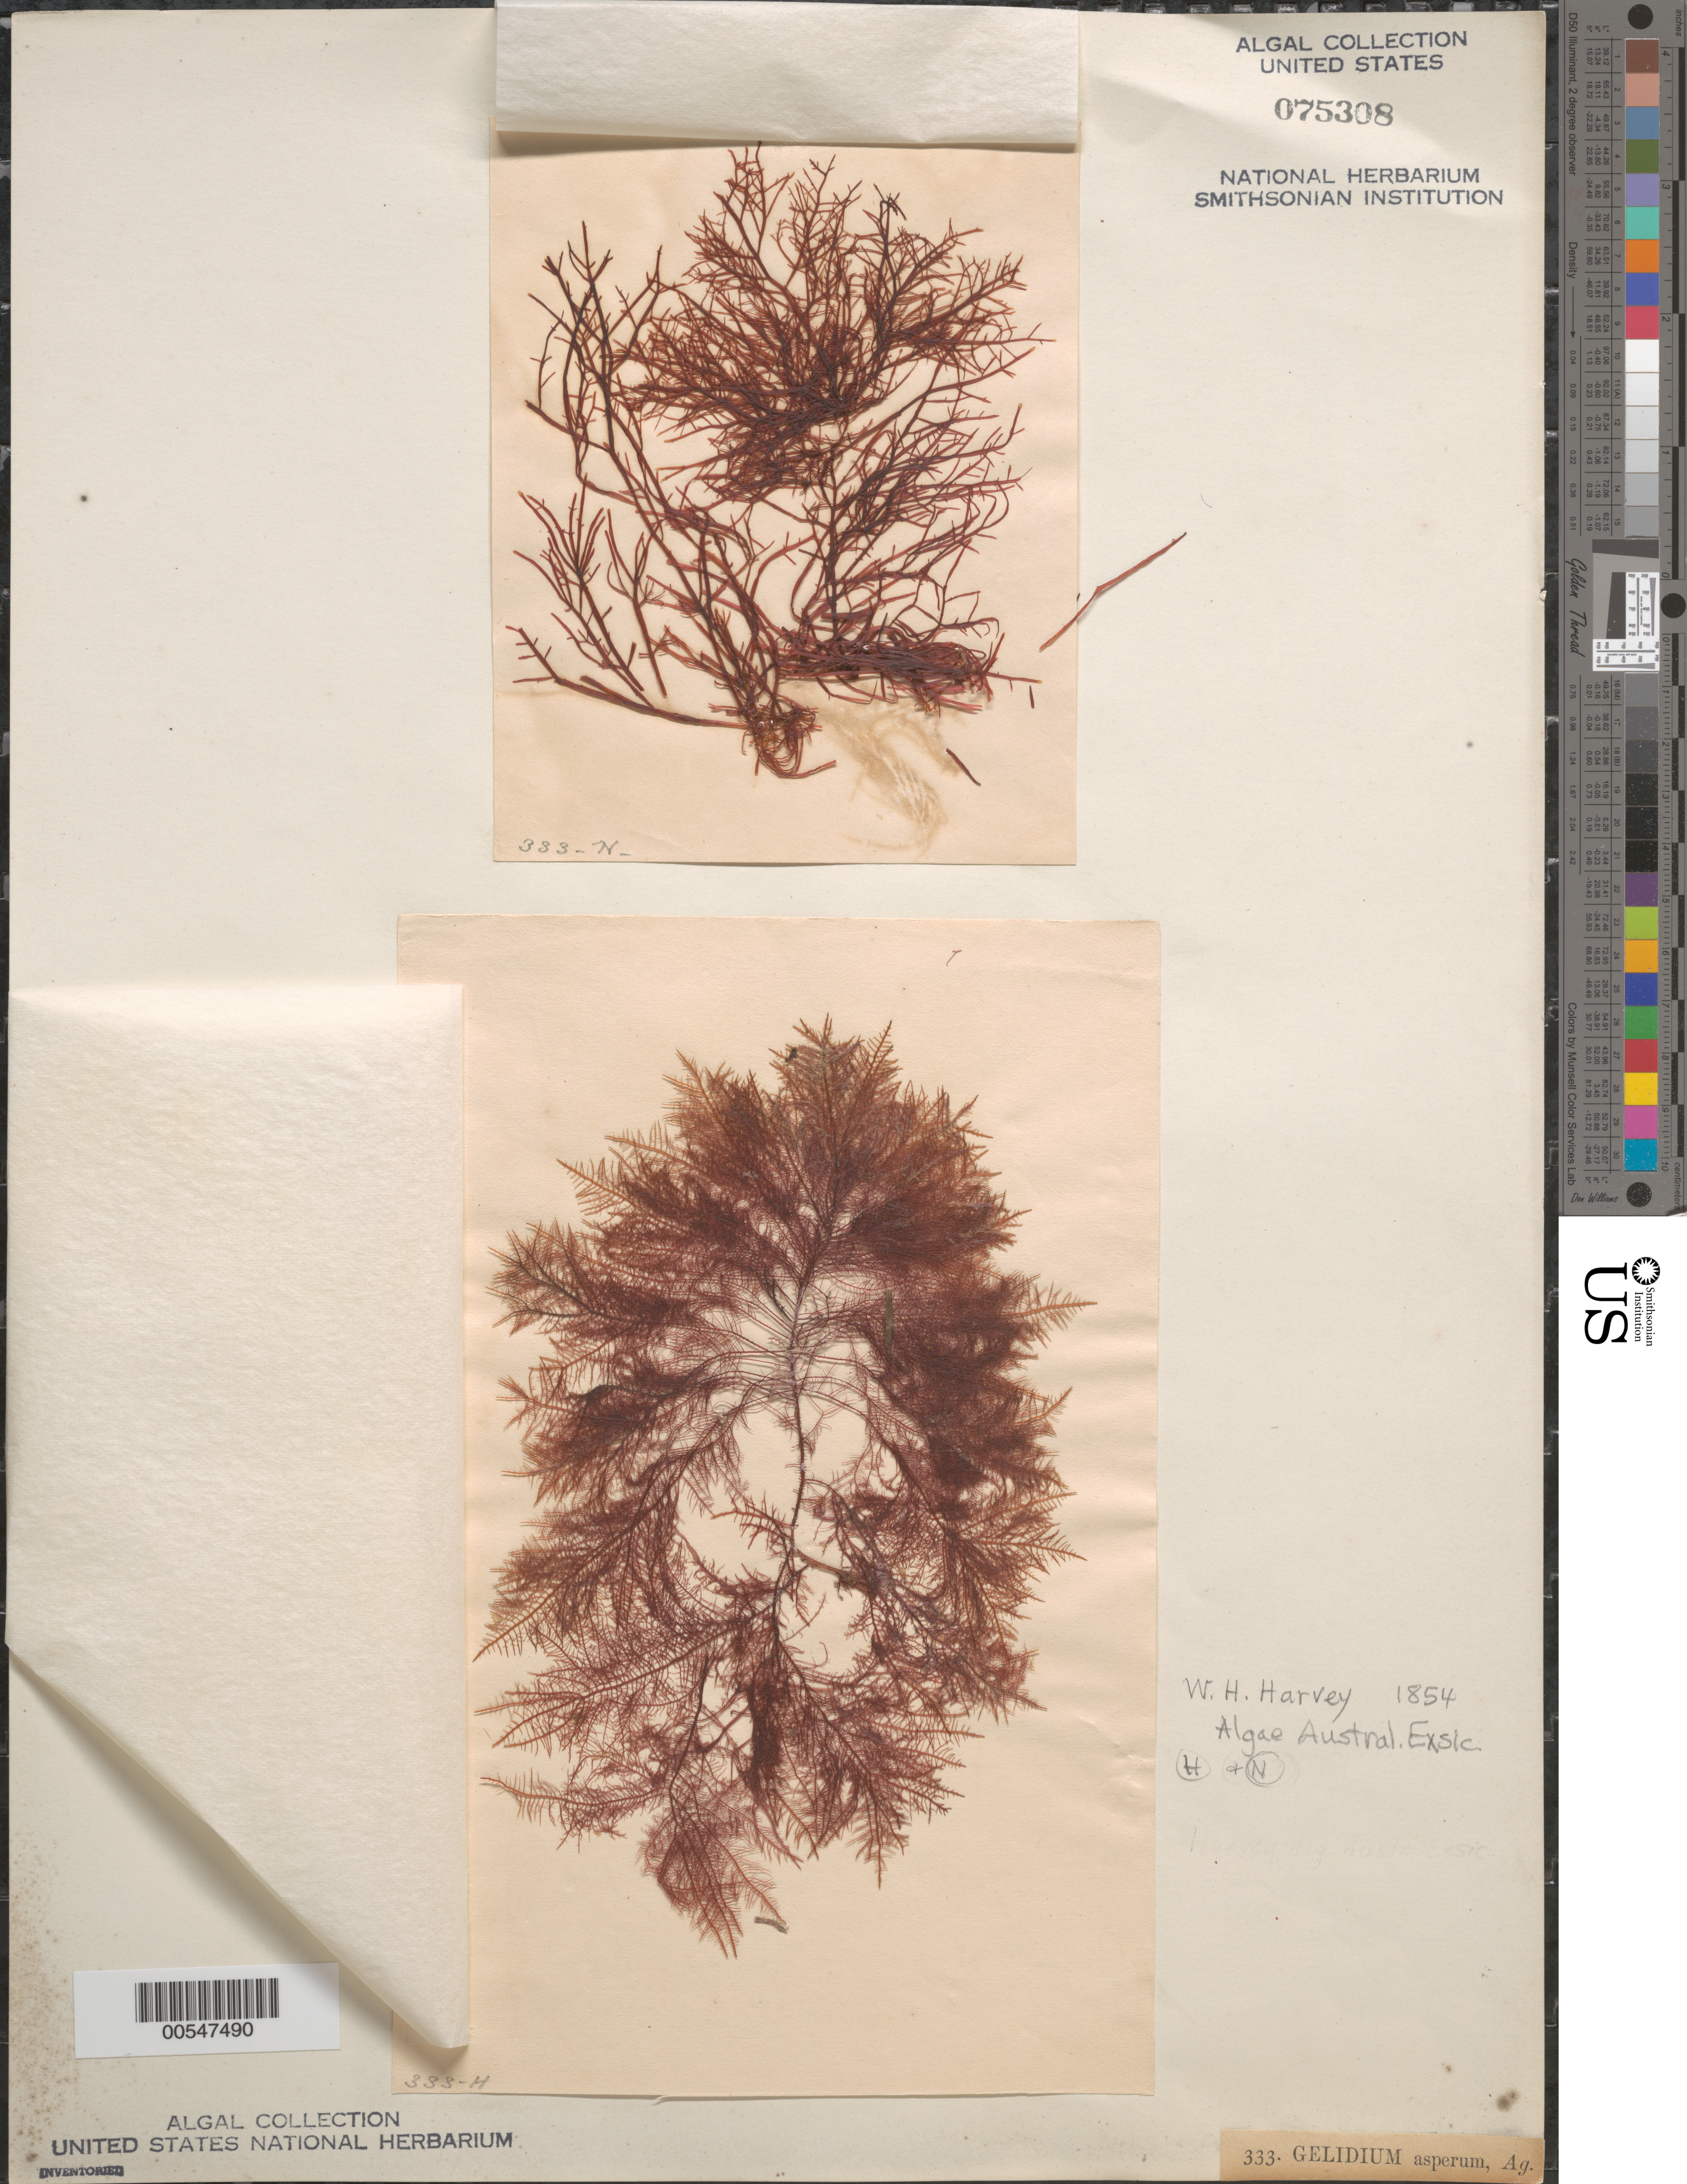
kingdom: Plantae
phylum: Rhodophyta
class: Florideophyceae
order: Gelidiales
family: Gelidiaceae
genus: Gelidium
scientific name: Gelidium asperum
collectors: W. Harvey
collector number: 333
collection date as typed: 1854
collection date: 1854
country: Australia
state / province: Victoria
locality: Westernport Bay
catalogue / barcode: US 75308